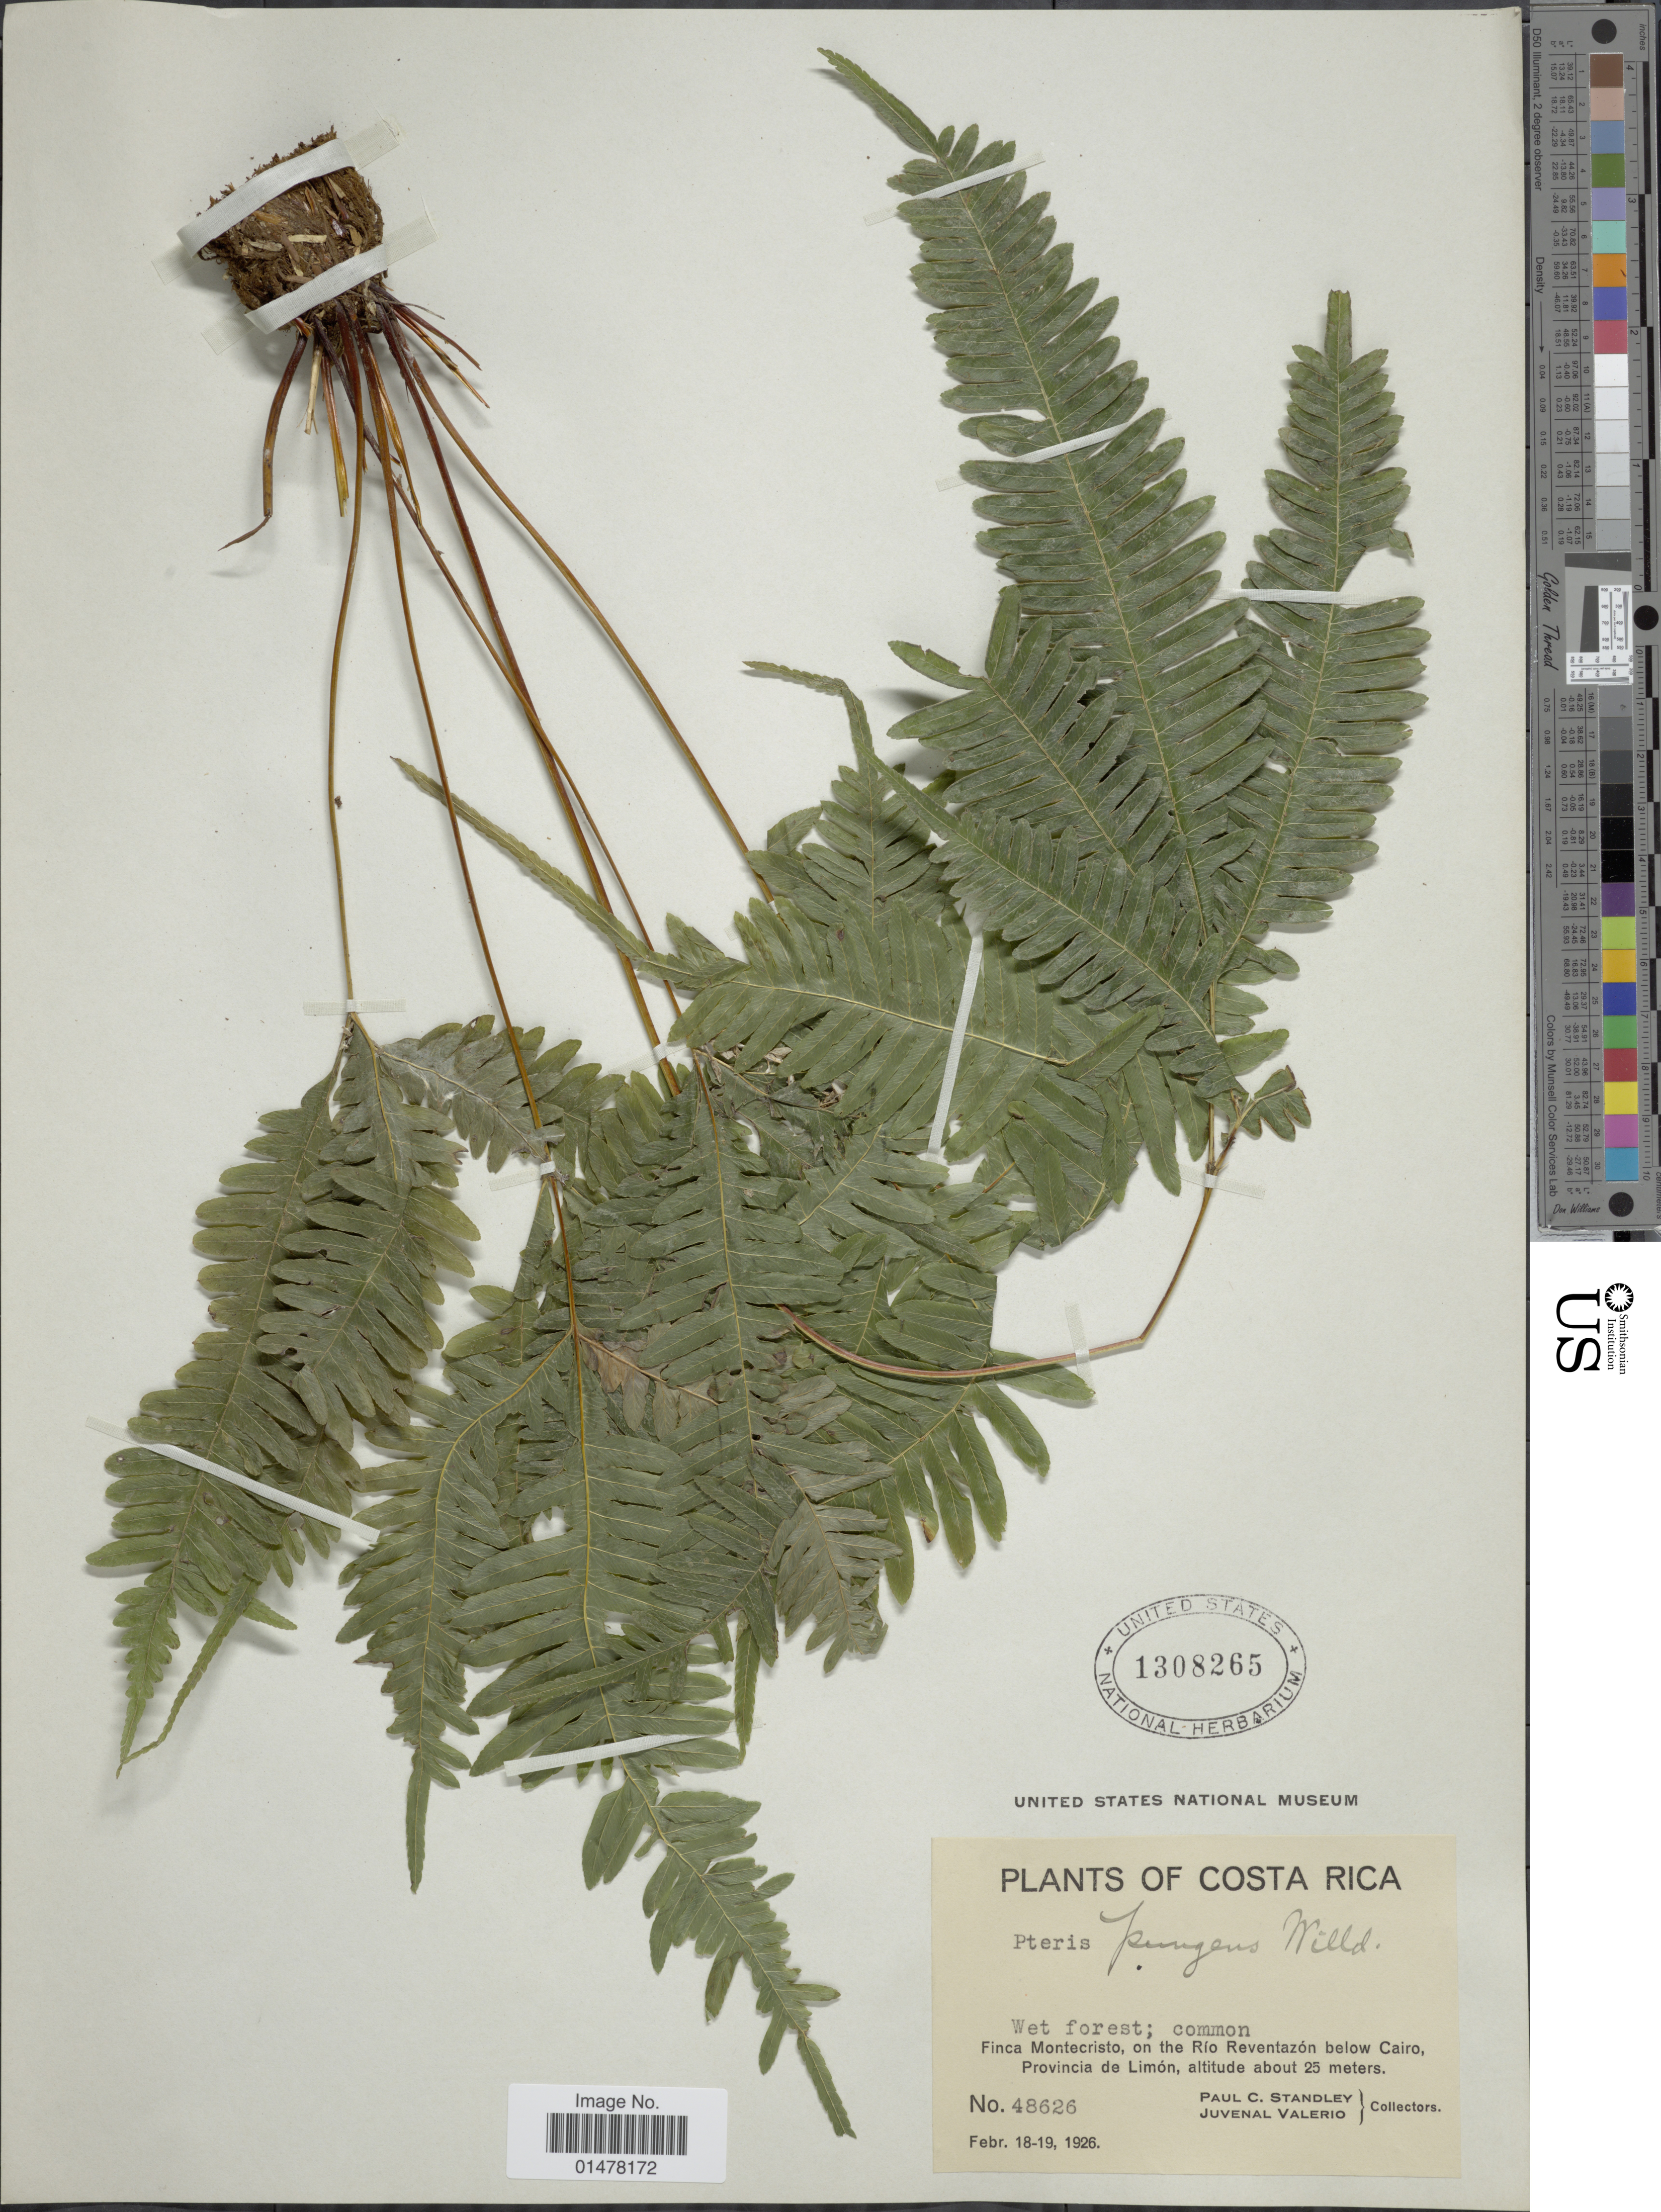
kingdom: Plantae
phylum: Tracheophyta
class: Polypodiopsida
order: Polypodiales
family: Pteridaceae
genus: Pteris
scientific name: Pteris pungens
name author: Willd.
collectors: P. C. Standley & J. Valerio R.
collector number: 48626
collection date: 1926-02-18/1926-02-19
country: Costa Rica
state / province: Limón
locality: Plants of Costa Rica, Finca MonteCristo, on the Rio Reventazon below Cairo, provincia de Limon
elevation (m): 25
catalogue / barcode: US 1308265